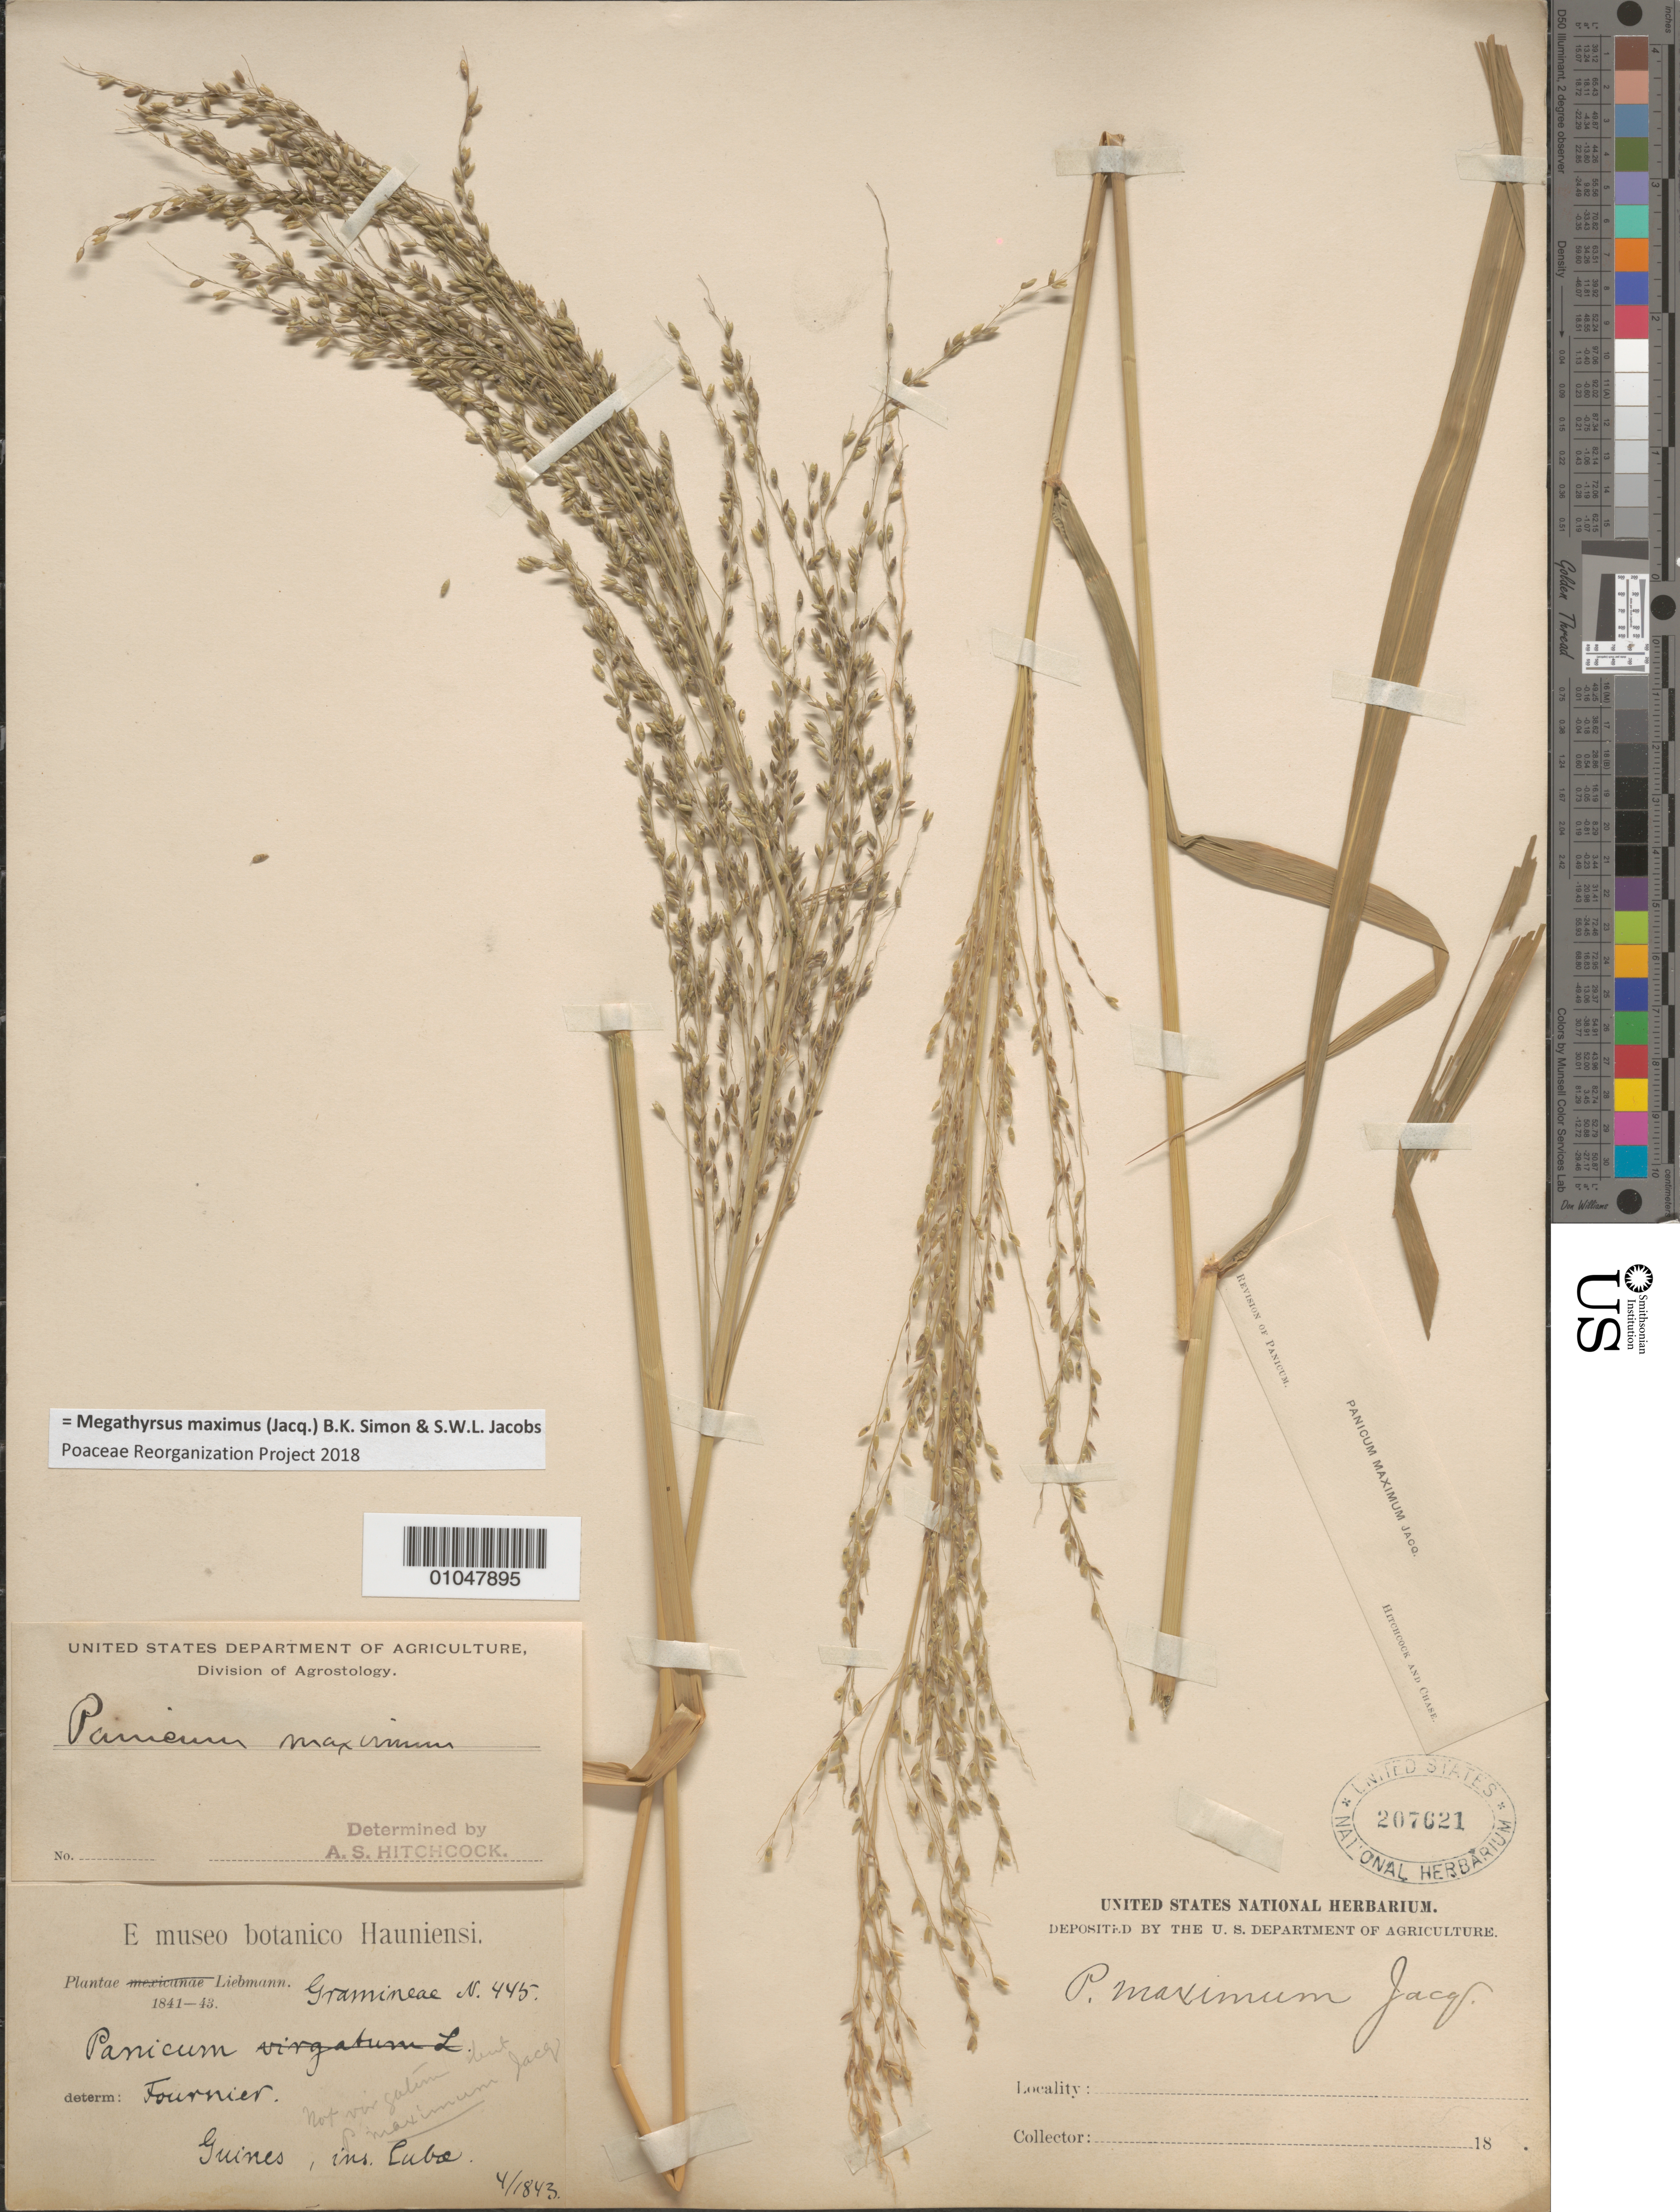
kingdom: Plantae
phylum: Tracheophyta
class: Liliopsida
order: Poales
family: Poaceae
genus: Panicum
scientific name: Panicum maximum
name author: Jacq.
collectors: L. A. Fournier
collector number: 445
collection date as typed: Apr 1843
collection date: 1843-04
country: Cuba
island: Cuba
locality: Guines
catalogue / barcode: US 207621